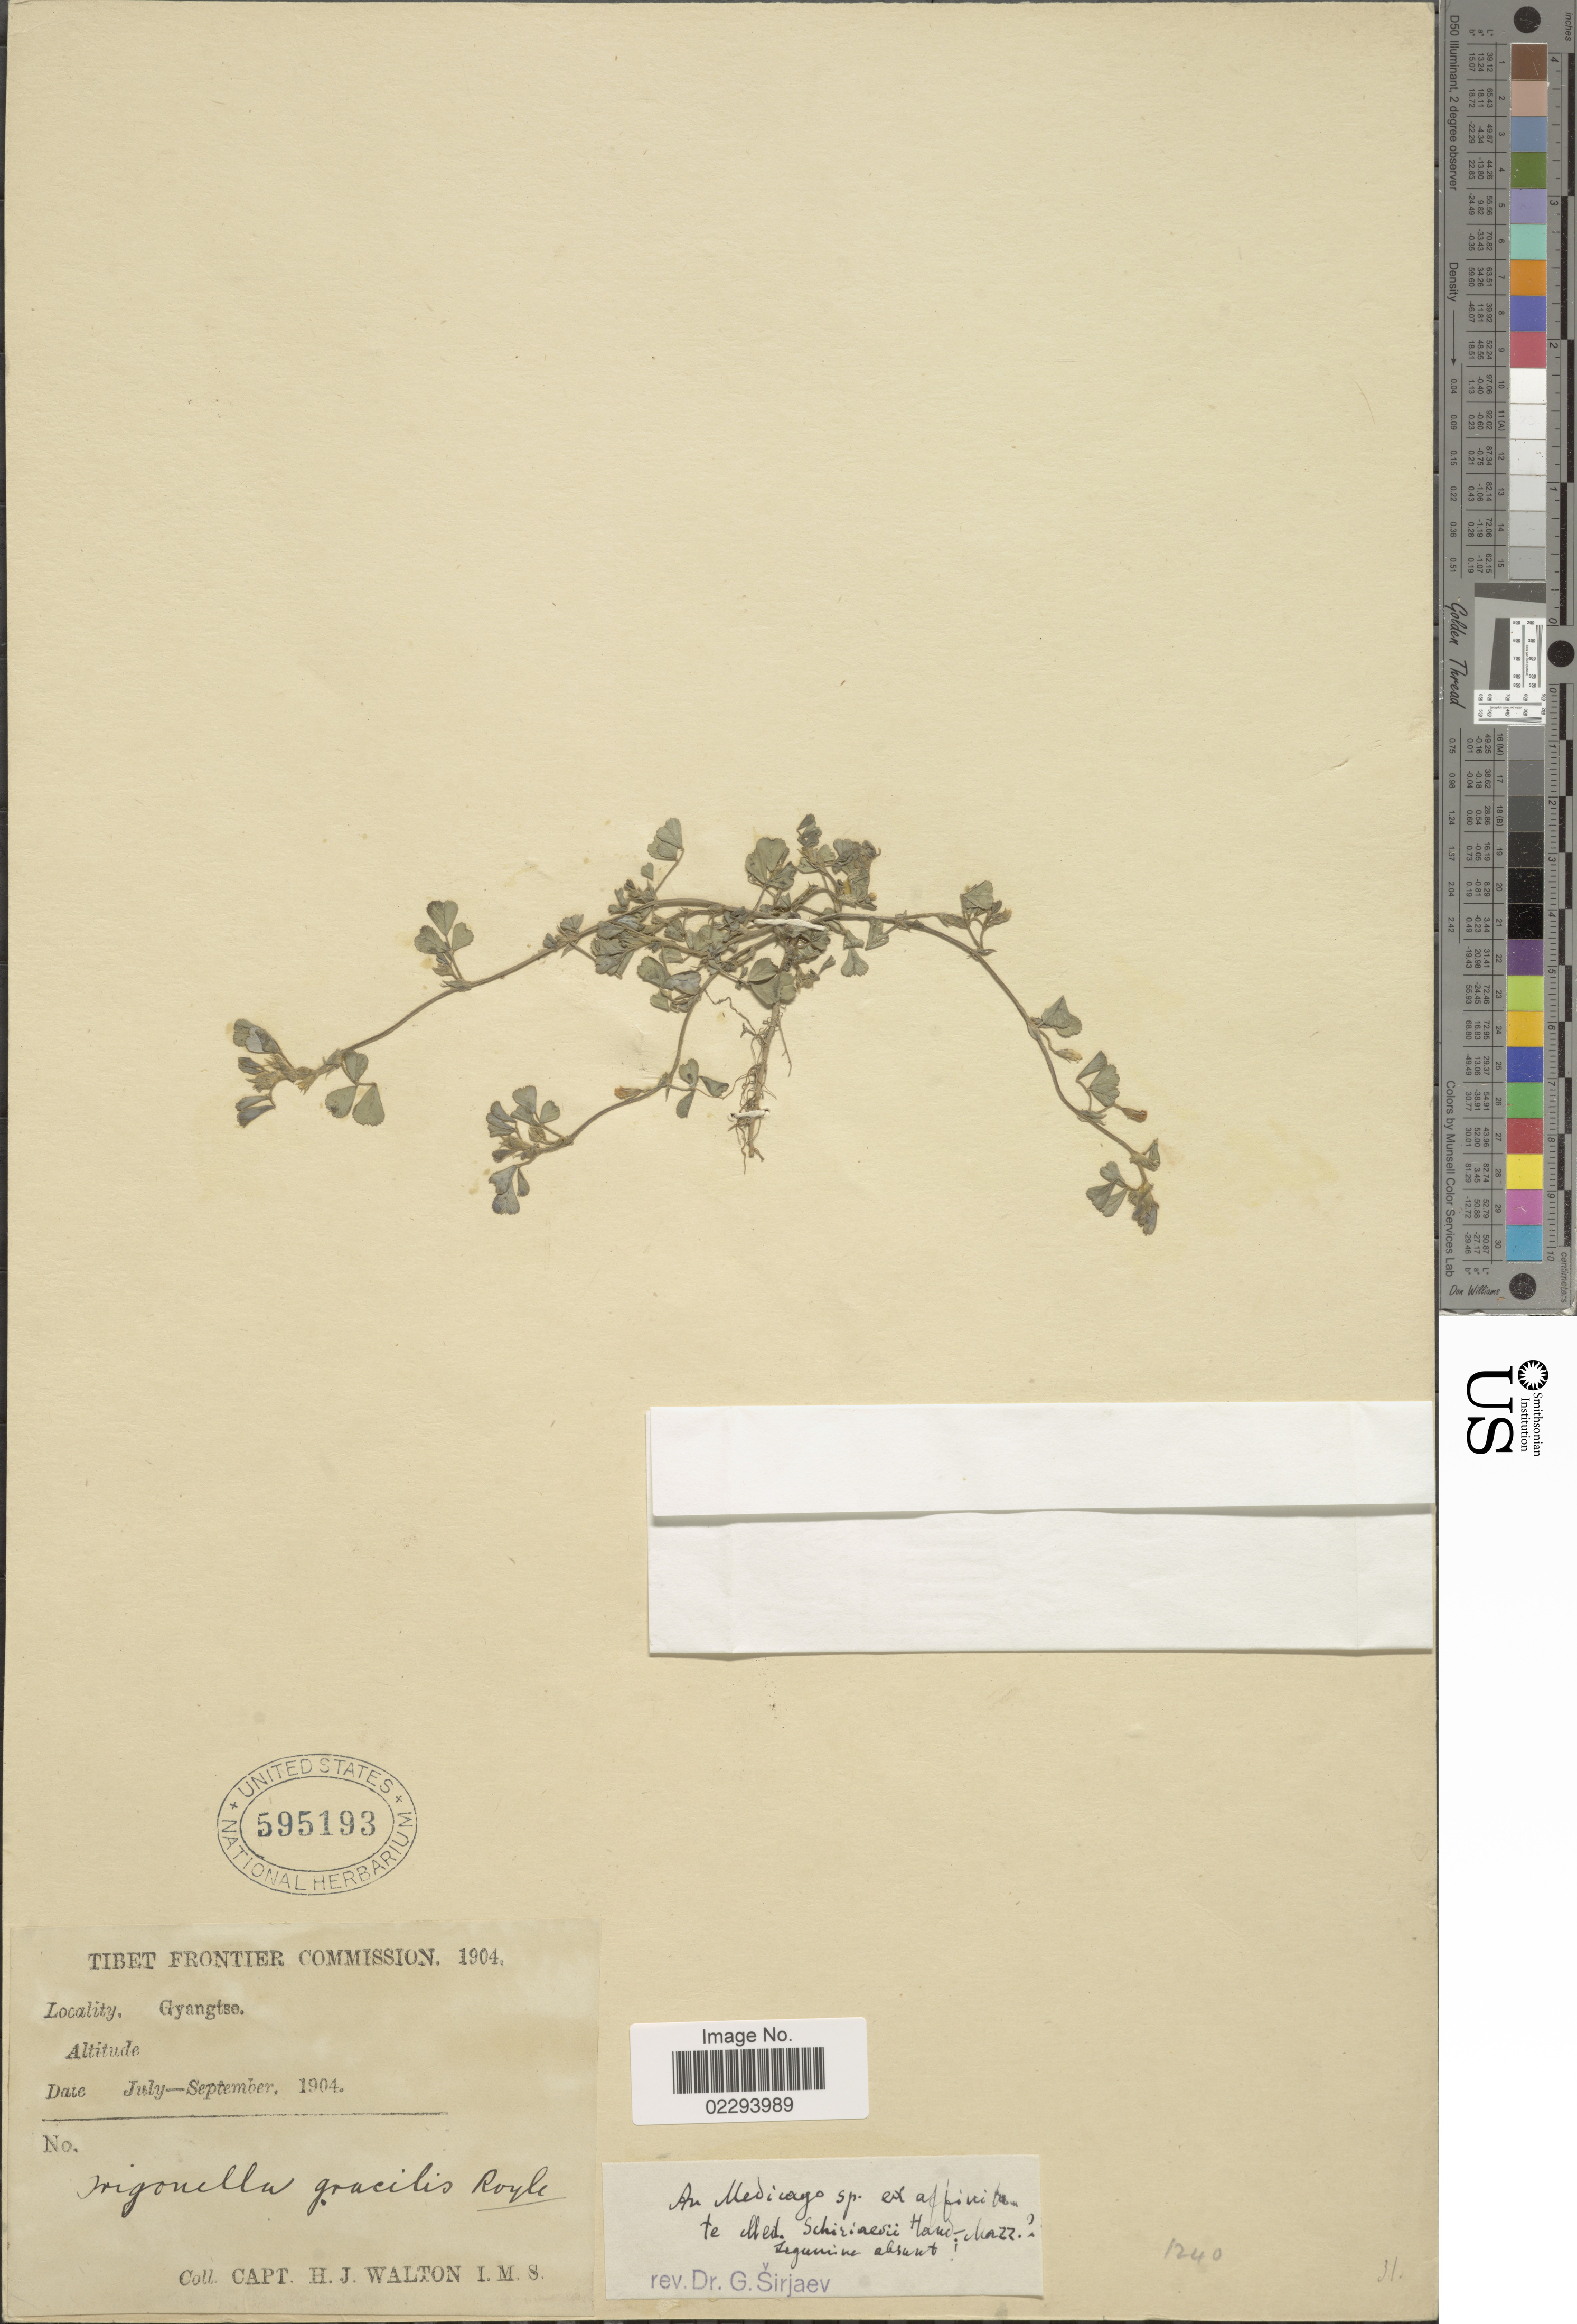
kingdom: Plantae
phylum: Tracheophyta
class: Magnoliopsida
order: Fabales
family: Fabaceae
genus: Medicago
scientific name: Medicago sp.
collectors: H. Walton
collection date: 1904-07/1904-09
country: China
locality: Tibet Frontier.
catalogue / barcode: US 595193